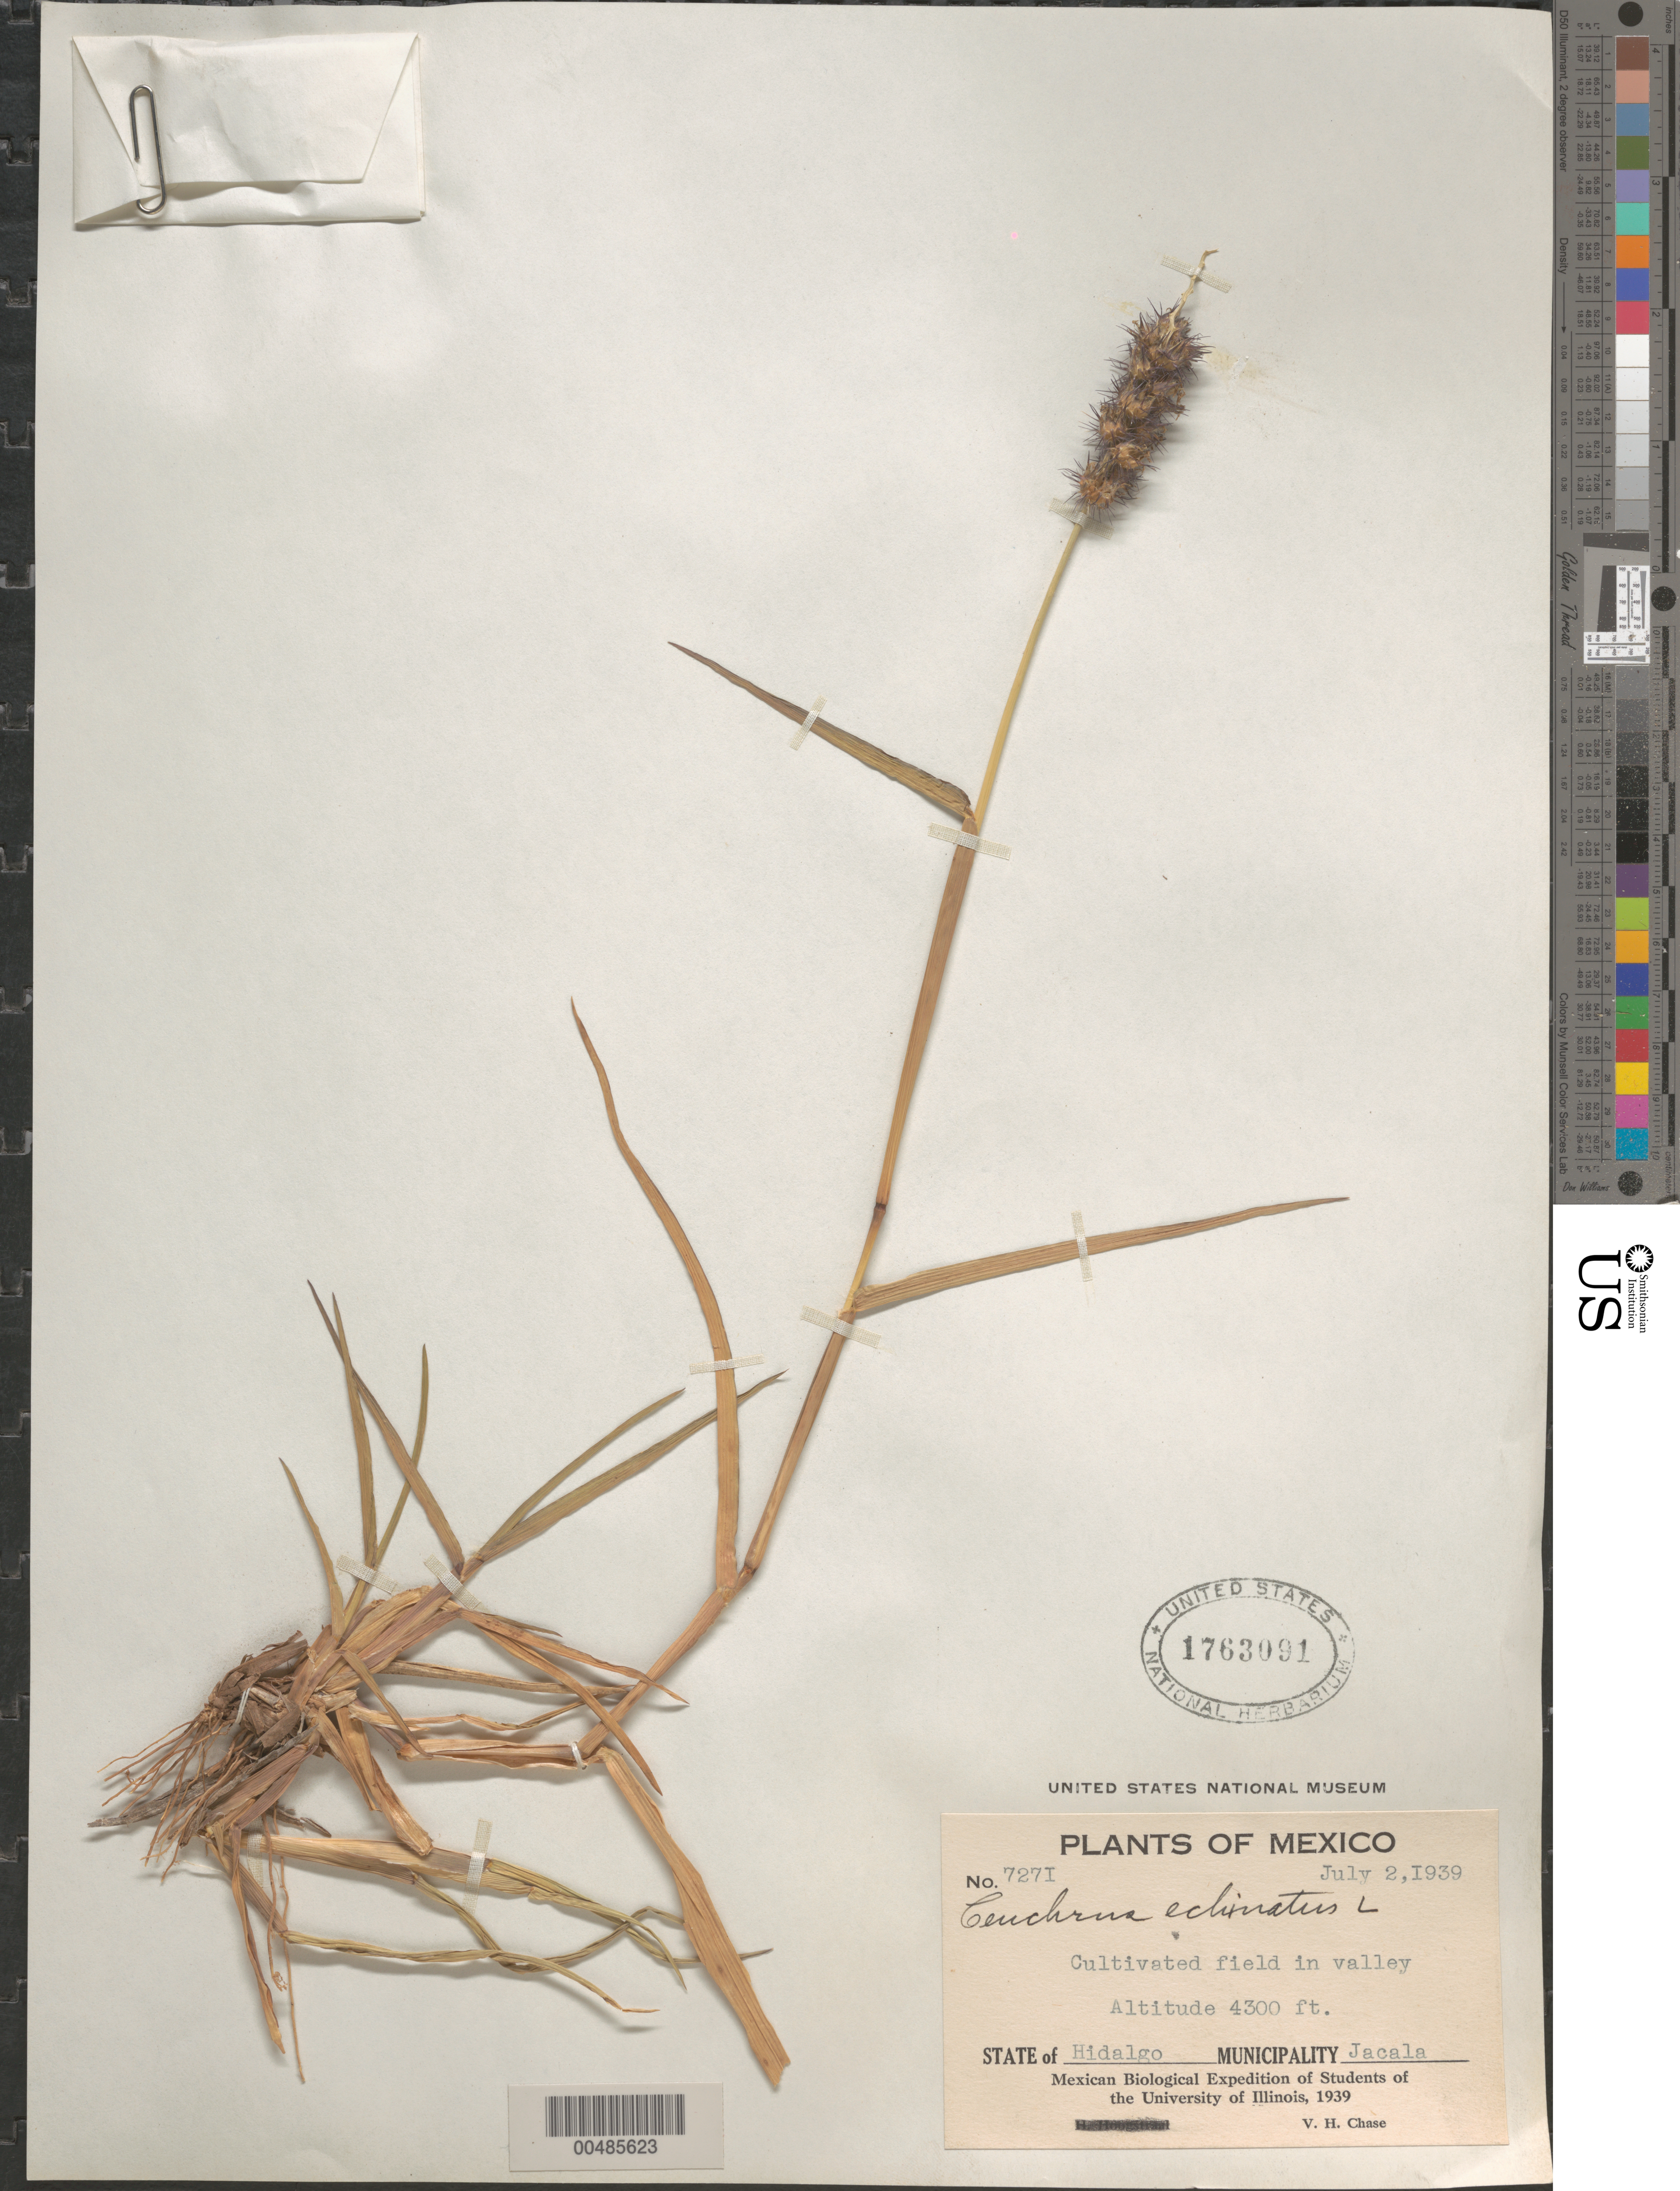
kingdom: Plantae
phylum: Tracheophyta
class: Liliopsida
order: Poales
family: Poaceae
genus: Cenchrus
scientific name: Cenchrus echinatus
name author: L.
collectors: V. H. Chase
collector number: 7271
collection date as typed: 2 Jul 1939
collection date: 1939-07-02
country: Mexico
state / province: Hidalgo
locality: Mun Jacala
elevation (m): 1311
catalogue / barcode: US 1763091